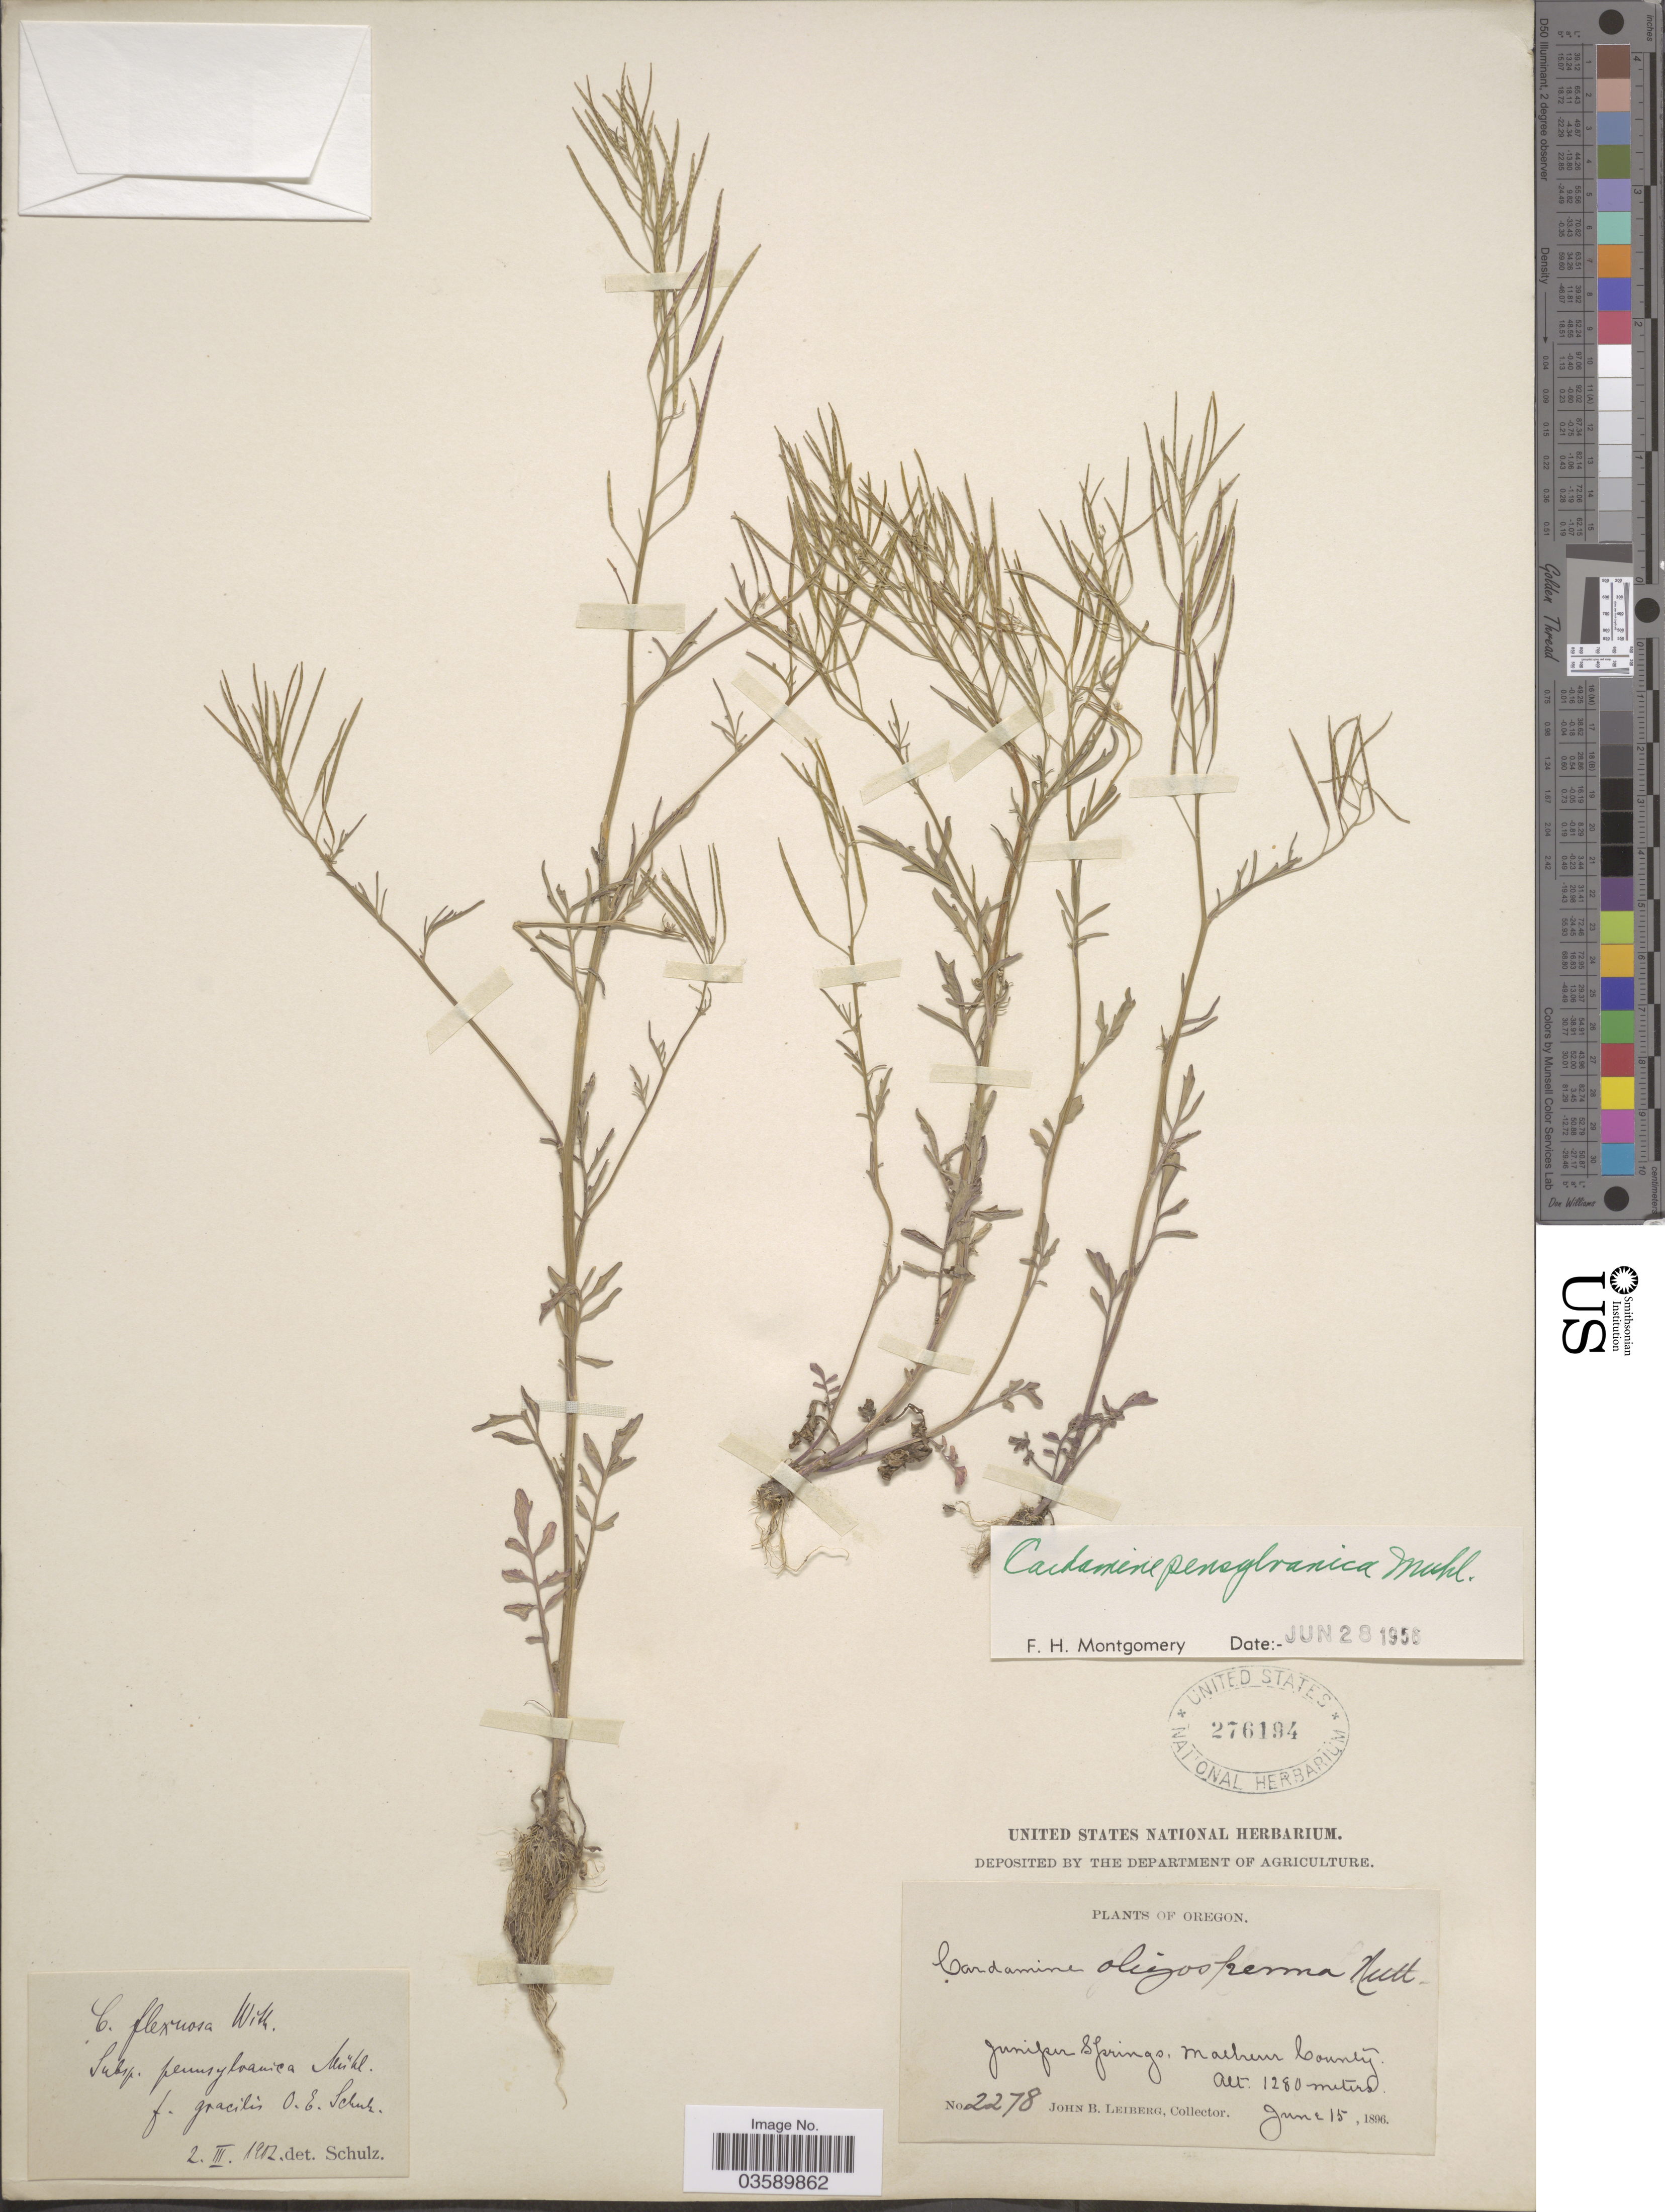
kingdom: Plantae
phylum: Tracheophyta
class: Magnoliopsida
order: Brassicales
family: Brassicaceae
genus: Cardamine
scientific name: Cardamine pensylvanica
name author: Muhl. ex Willd.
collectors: J. B. Leiberg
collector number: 2278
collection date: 1896-06-15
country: United States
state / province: Oregon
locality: Juniper Springs, Malheur County.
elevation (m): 1280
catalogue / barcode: US 276194